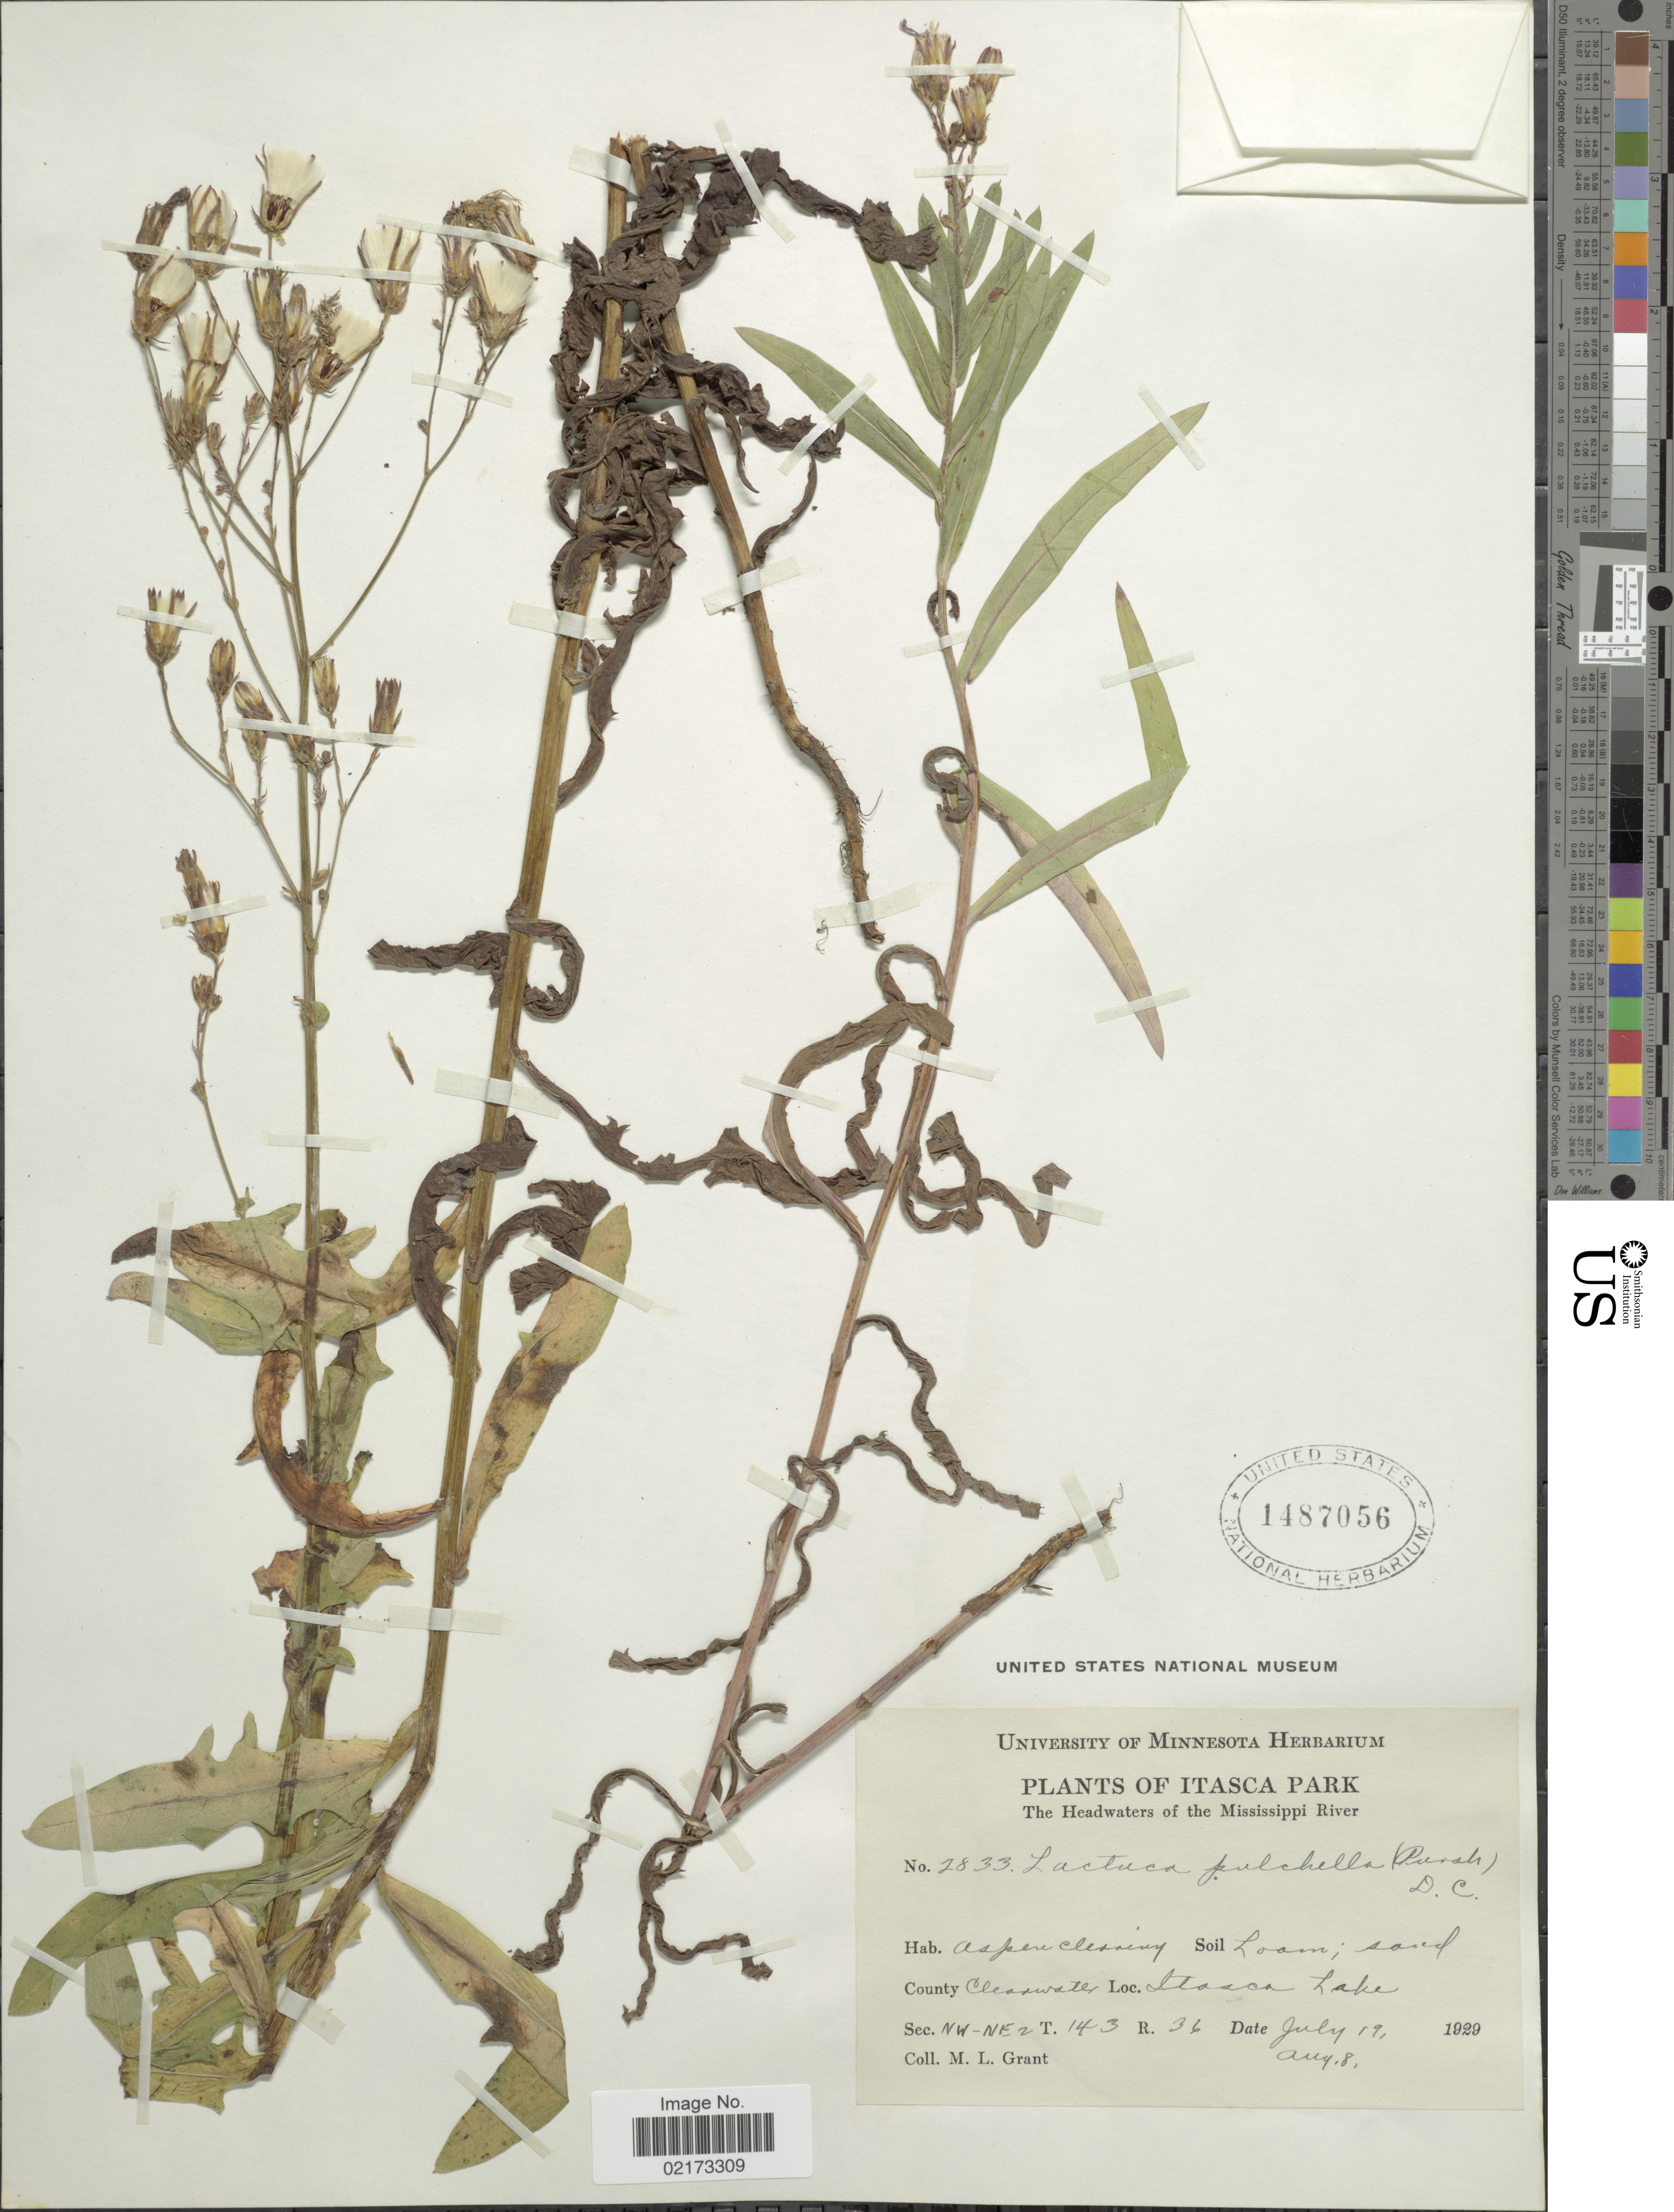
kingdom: Plantae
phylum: Tracheophyta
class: Magnoliopsida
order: Asterales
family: Asteraceae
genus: Lactuca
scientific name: Lactuca tatarica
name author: (L.) C.A. Mey.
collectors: M. L. Grant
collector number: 2833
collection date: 1929-07-19/1929-08-08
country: United States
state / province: Minnesota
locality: Itasca Park, Headwaters of the Mississippi River, County Clearwater, Itasca Lake, NW-NE2, T143, R36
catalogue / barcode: US 1487056